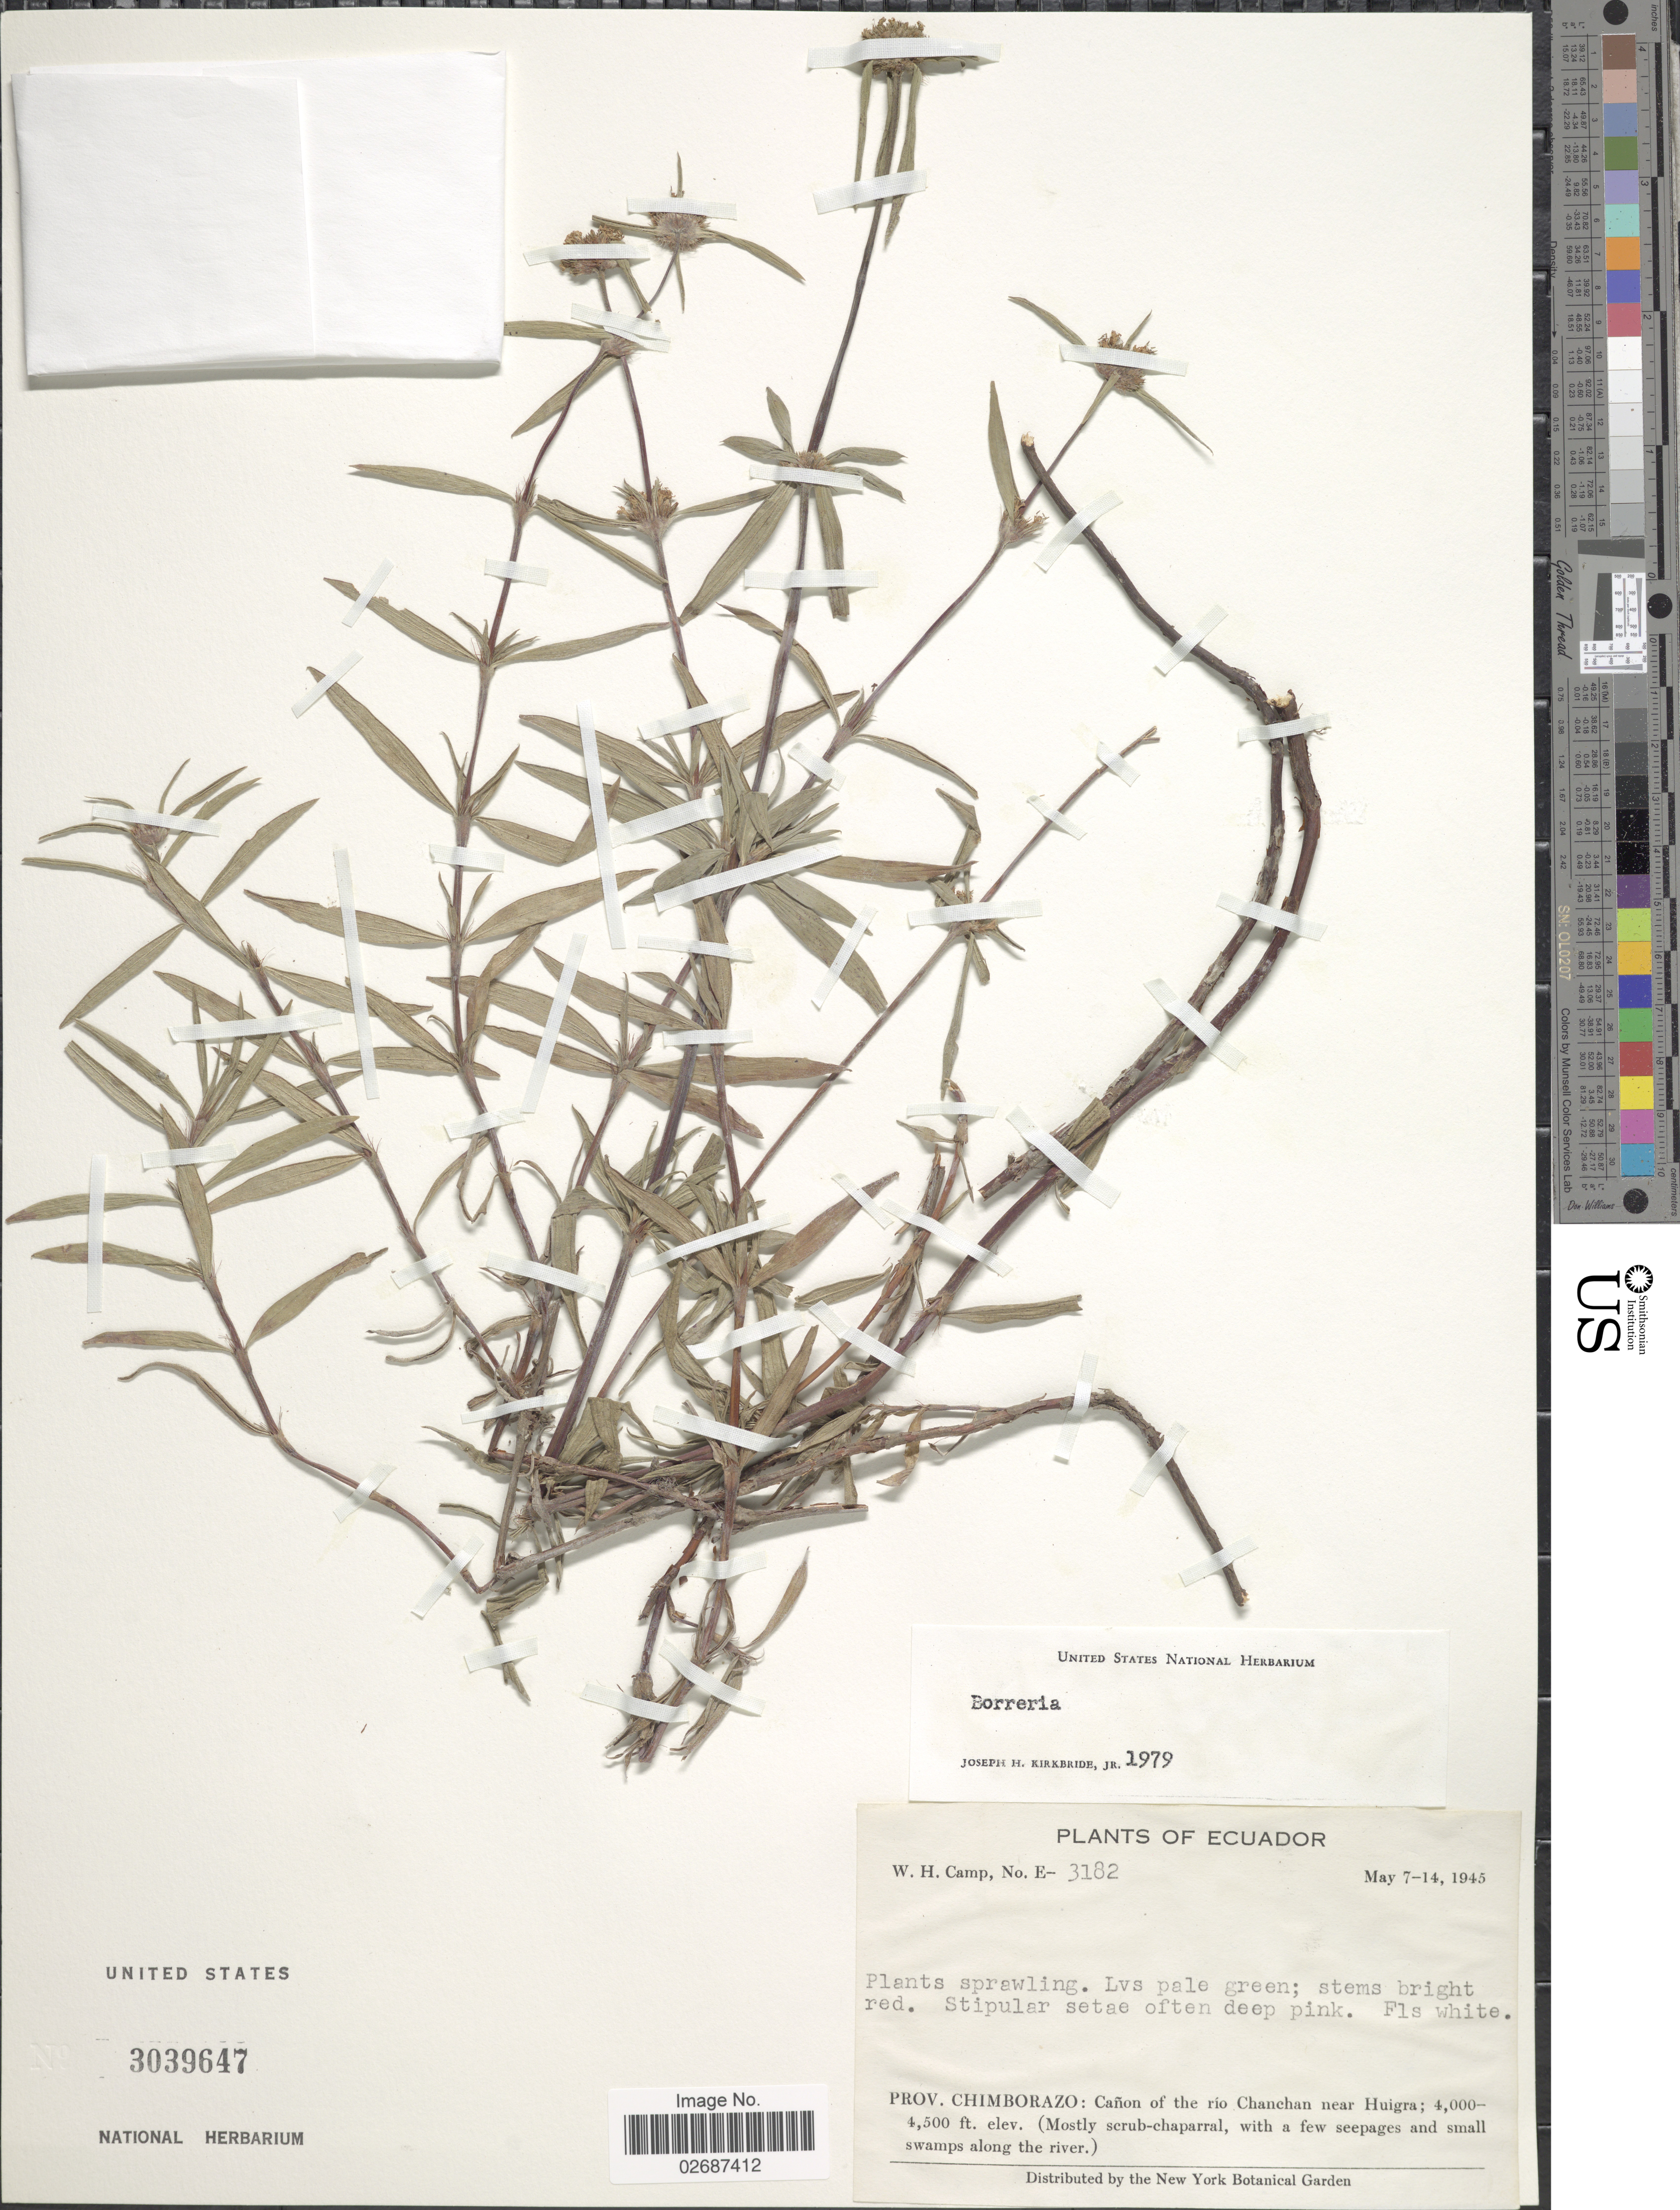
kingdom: Plantae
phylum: Tracheophyta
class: Magnoliopsida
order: Gentianales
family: Rubiaceae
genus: Borreria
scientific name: Borreria suaveolens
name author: G. Mey.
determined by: Kirkbride, J. H., Jr.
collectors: W. H. Camp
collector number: E-3182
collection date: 1945-05-07/1945-05-14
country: Ecuador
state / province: Chimborazo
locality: Canon of the rio Chanchan near Huigra (mostly scrub-chaparral, with a few seepages and small swamps along the river)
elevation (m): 1219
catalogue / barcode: US 3039647